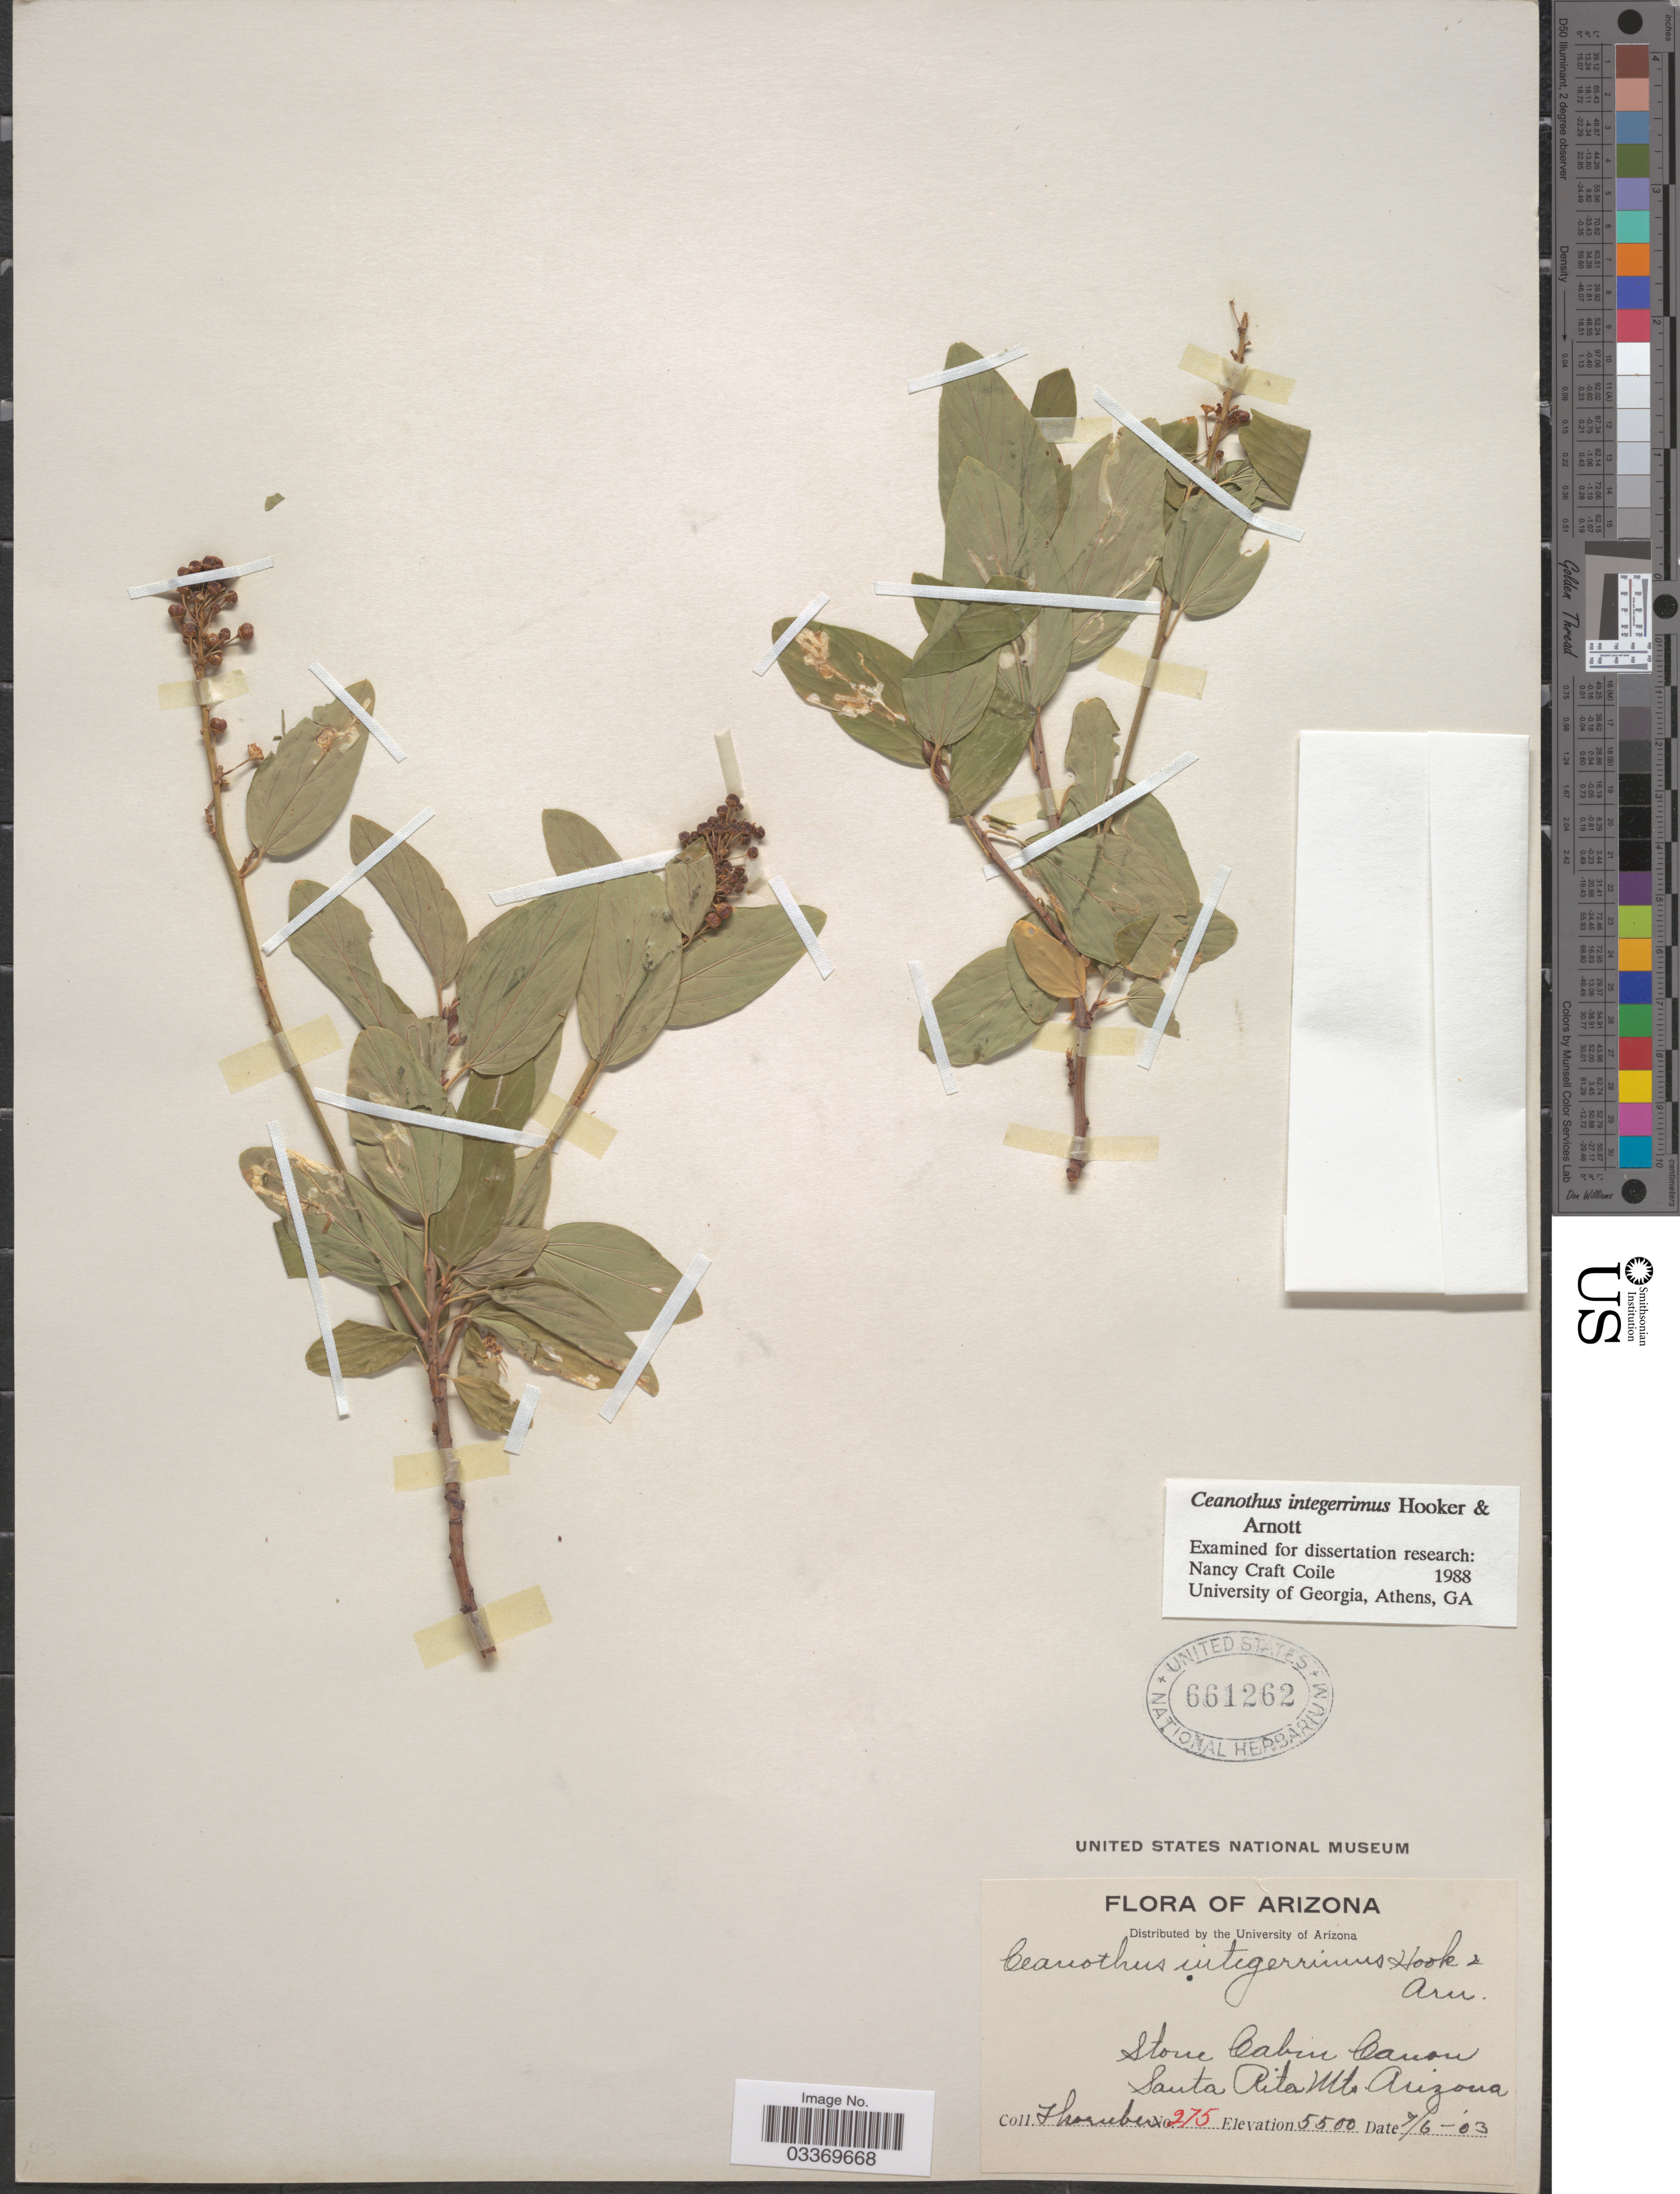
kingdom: Plantae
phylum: Tracheophyta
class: Magnoliopsida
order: Rosales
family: Rhamnaceae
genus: Ceanothus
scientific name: Ceanothus integerrimus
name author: Hook. & Arn.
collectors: -. Thornber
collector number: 275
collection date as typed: Transcribed d/m/y: 6/7/3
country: United States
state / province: Arizona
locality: Stone Cabin Canon, Santa Rita Mts.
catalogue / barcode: US 661262